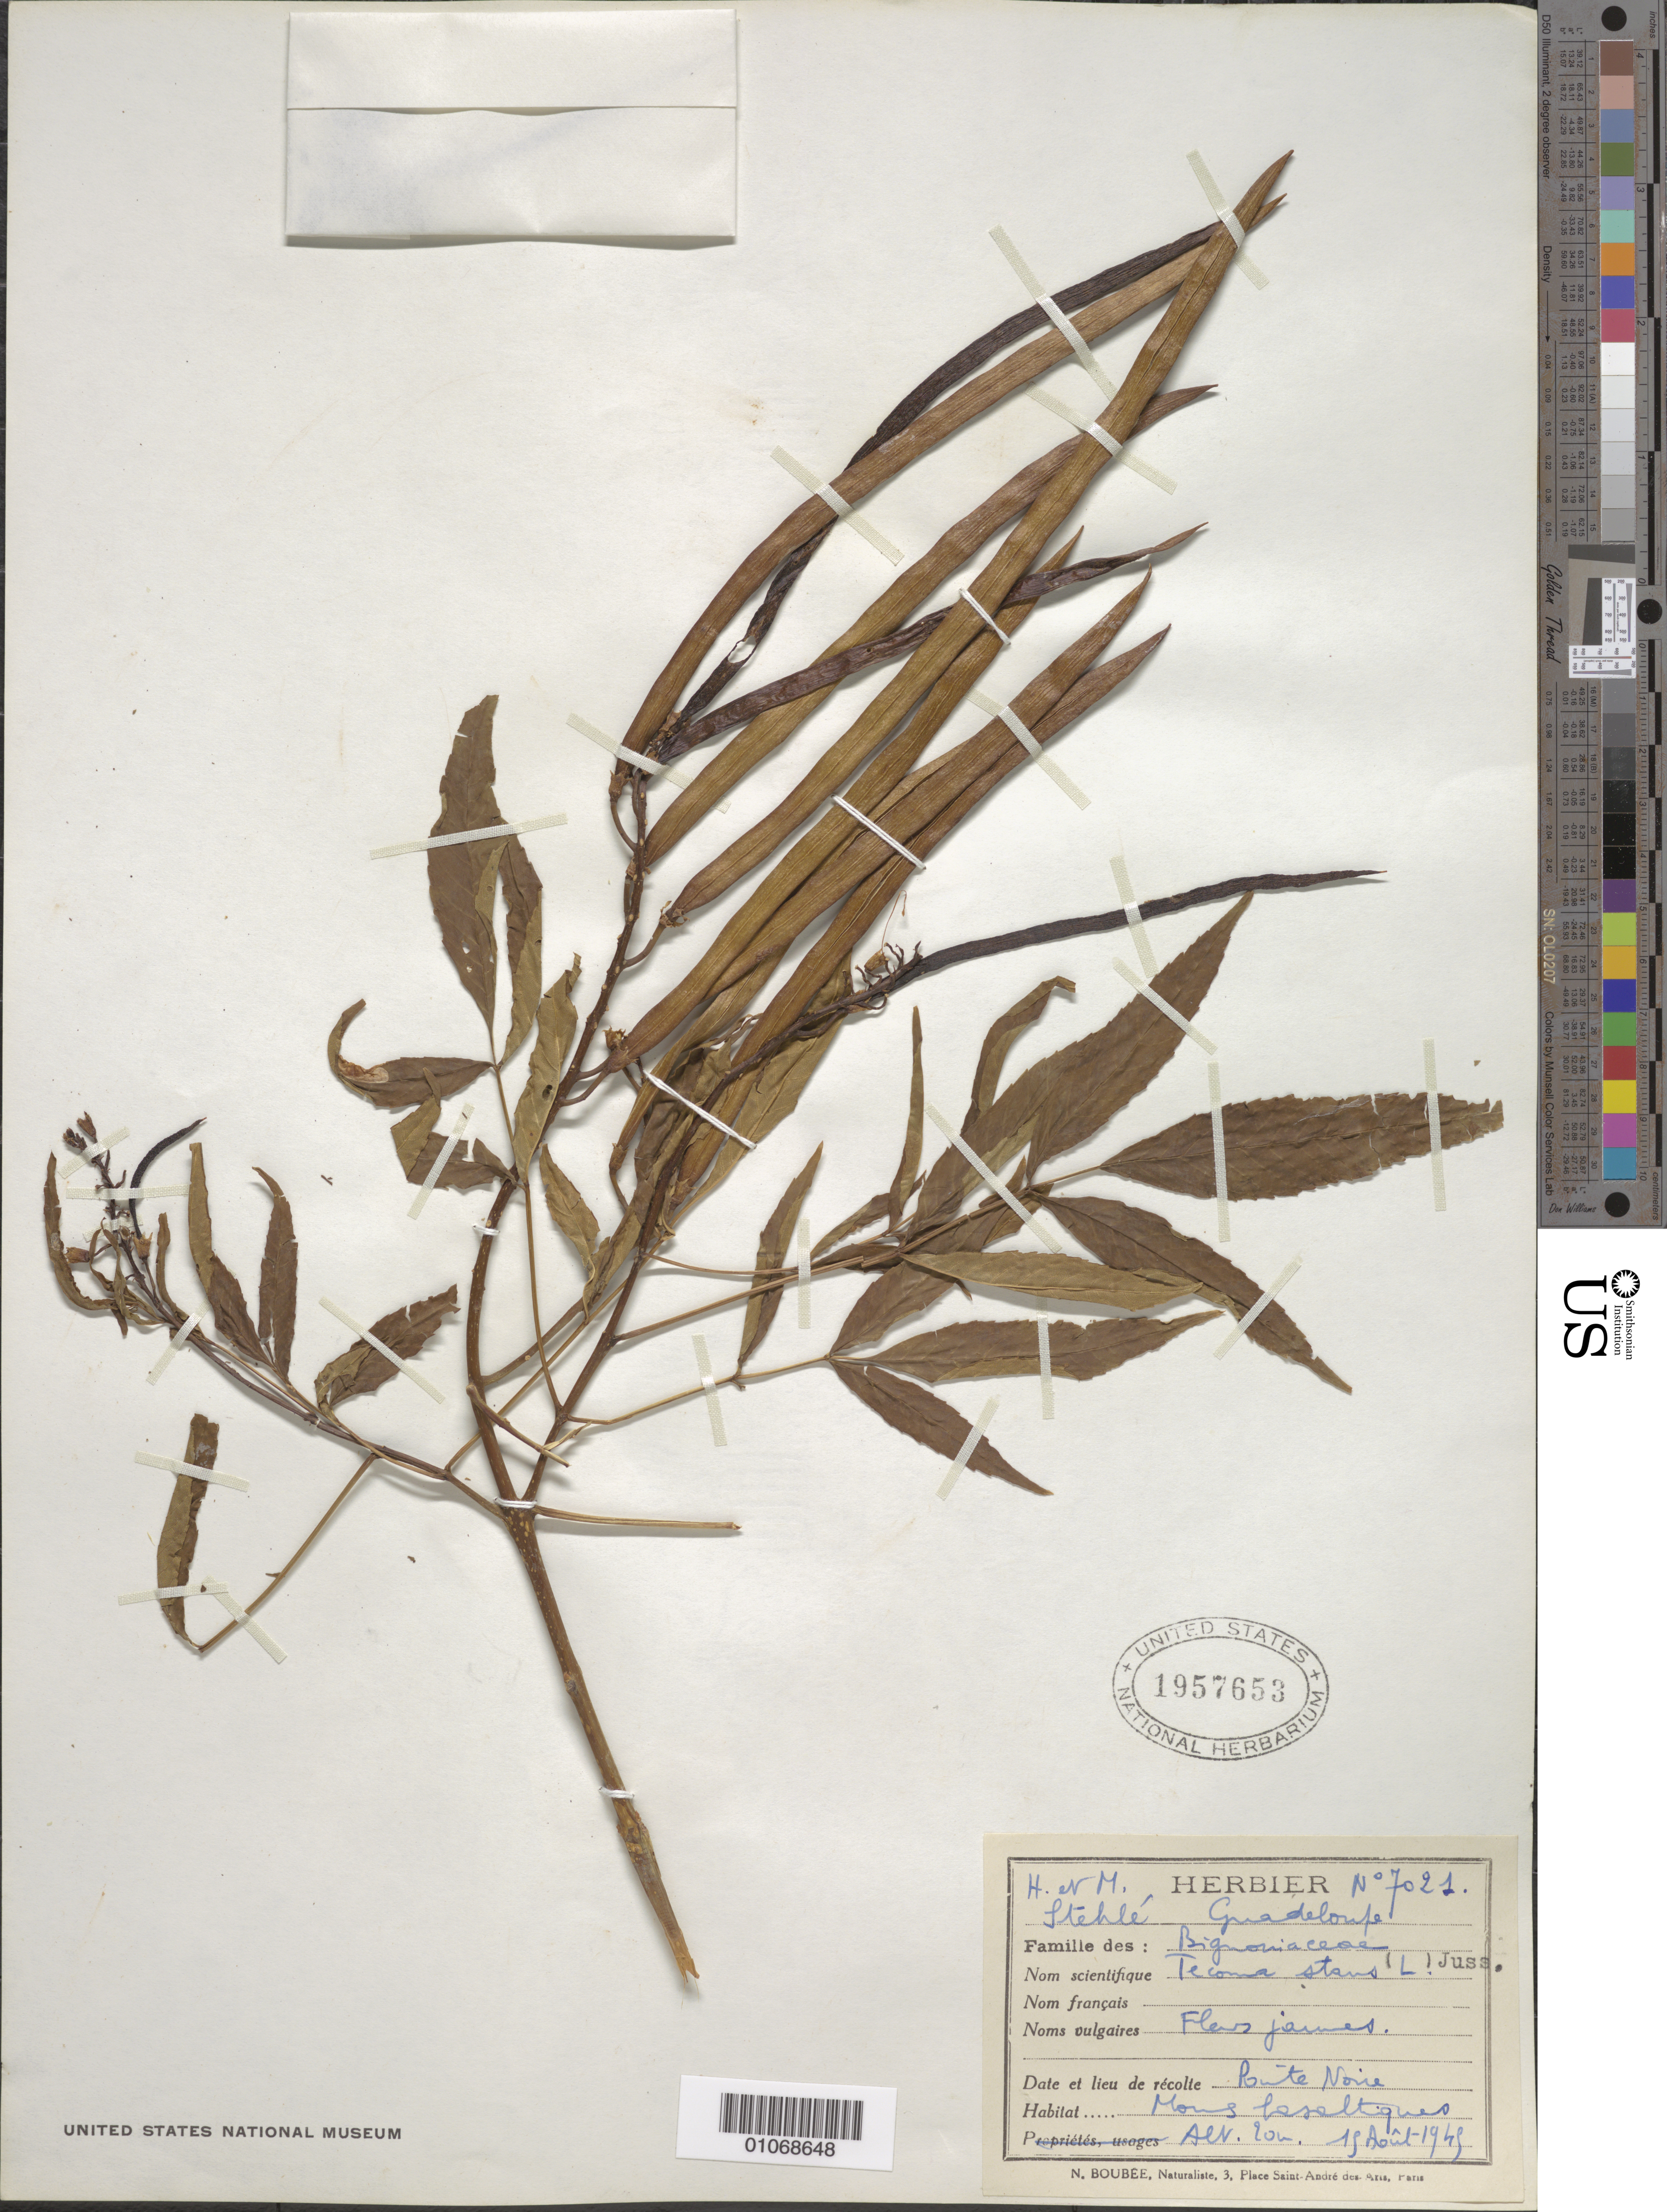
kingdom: Plantae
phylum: Tracheophyta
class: Magnoliopsida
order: Lamiales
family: Bignoniaceae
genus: Tecoma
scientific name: Tecoma stans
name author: (L.) Juss. ex Kunth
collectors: H. Stehlé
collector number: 7021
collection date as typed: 15 Aug 1945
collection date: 1945-08-15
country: Guadeloupe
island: Basse Terre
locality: Pointe Noire.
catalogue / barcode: US 1957653